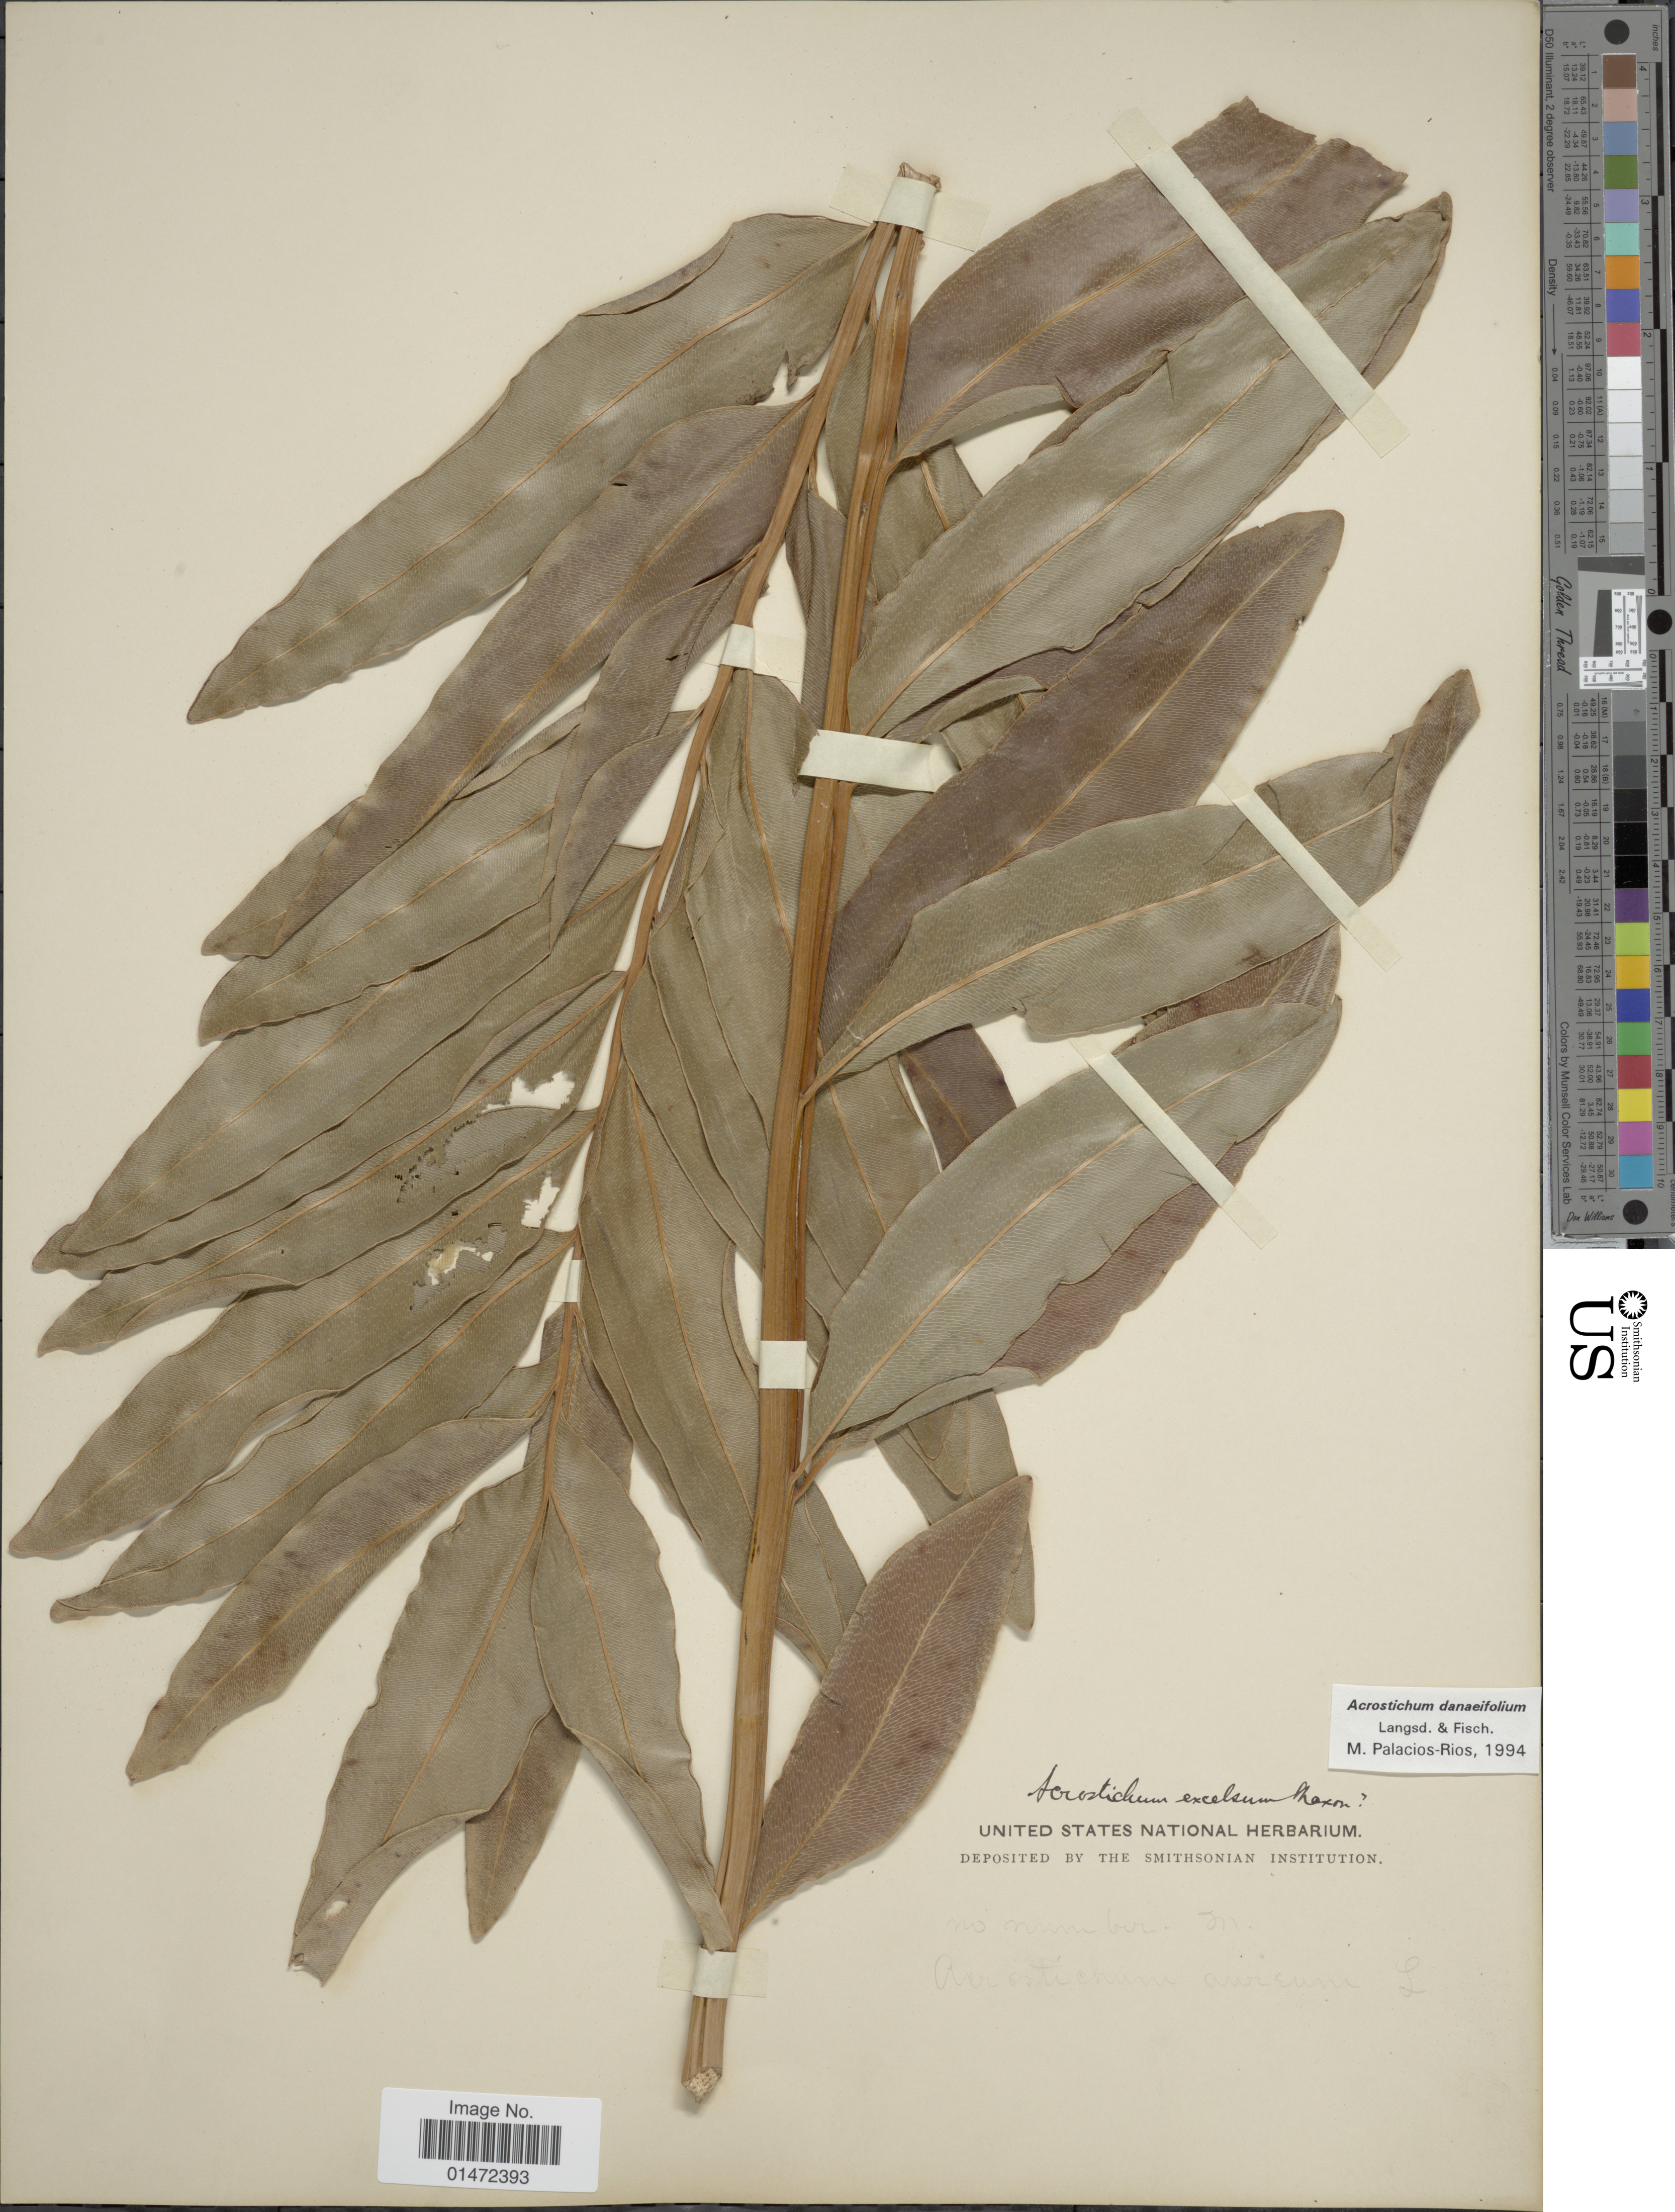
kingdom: Plantae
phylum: Tracheophyta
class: Polypodiopsida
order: Polypodiales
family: Pteridaceae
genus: Acrostichum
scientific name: Acrostichum danaeifolium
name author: Langsd. & Fisch.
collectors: U.S. National Herbarium